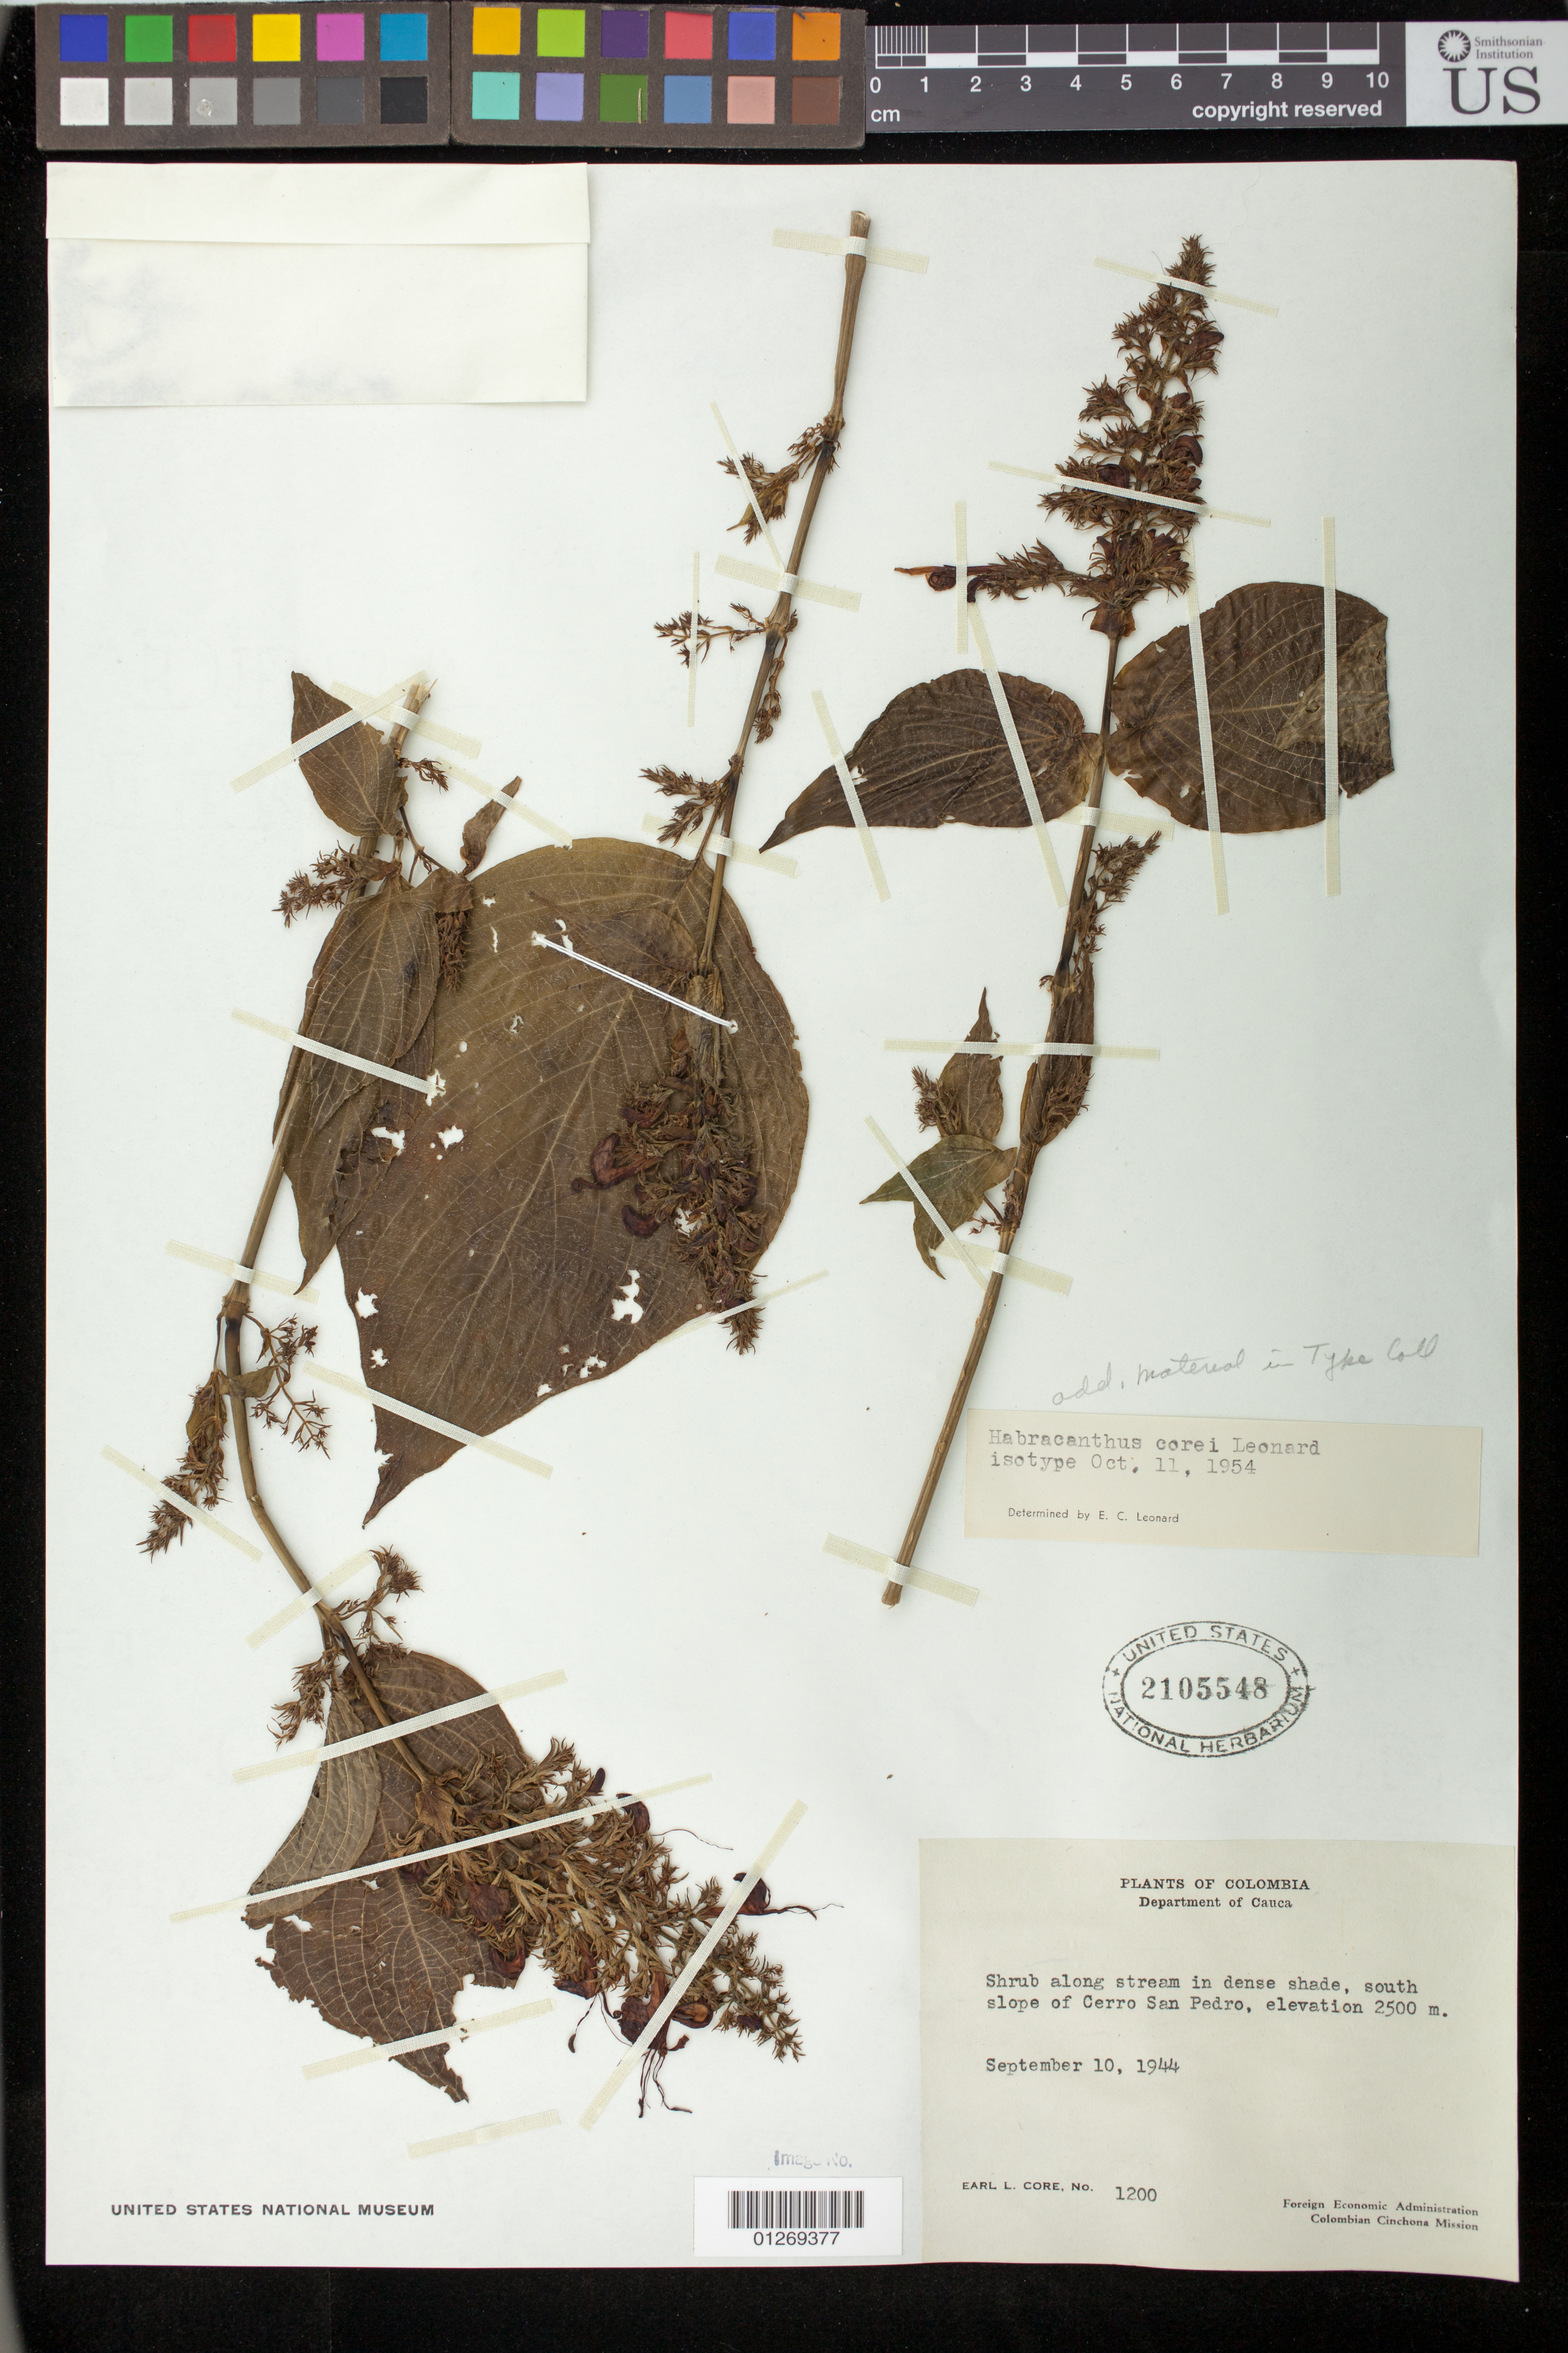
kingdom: Plantae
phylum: Tracheophyta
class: Magnoliopsida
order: Lamiales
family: Acanthaceae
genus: Habracanthus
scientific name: Habracanthus corei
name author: Leonard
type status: Isotype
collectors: E. L. Core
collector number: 1200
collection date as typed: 10 Sep 1944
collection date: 1944-09-10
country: Colombia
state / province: Cauca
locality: South slope of Cerro San Pedro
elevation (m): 2500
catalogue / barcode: US 2105548